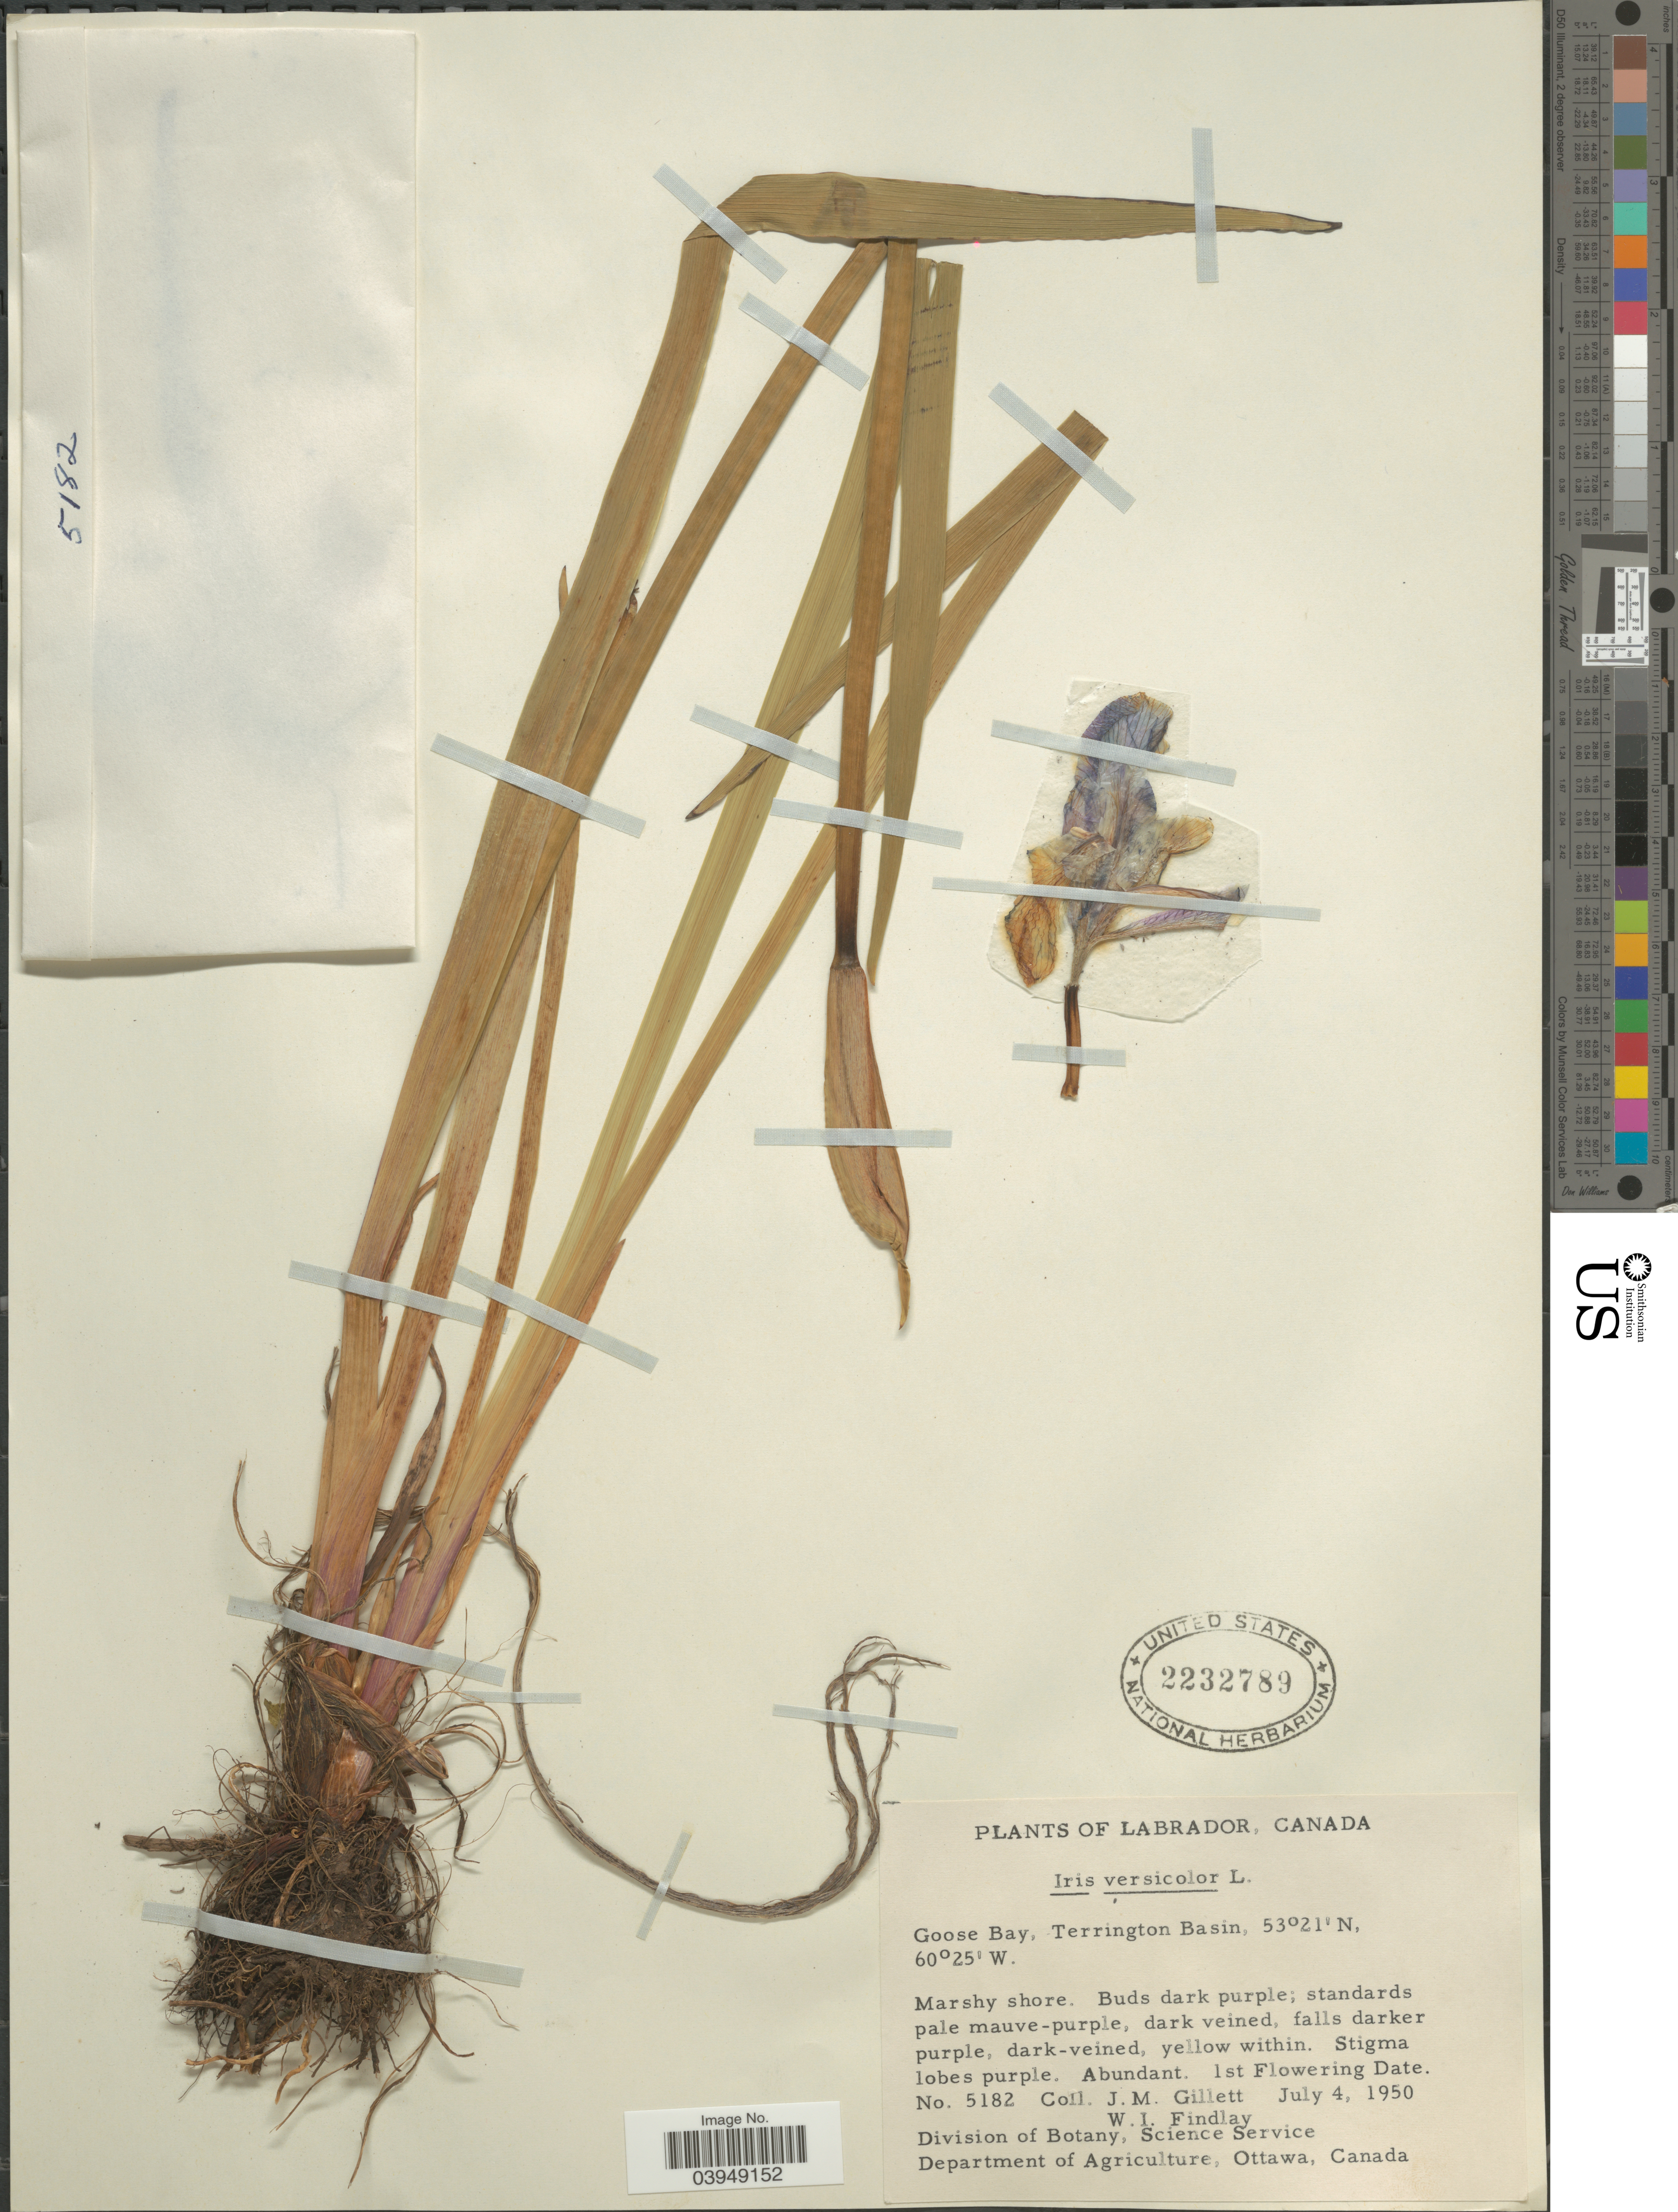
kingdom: Plantae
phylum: Tracheophyta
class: Liliopsida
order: Asparagales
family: Iridaceae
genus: Iris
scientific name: Iris versicolor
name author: L.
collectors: J. M. Gillett & W. Findlay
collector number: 5182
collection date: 1950-07-04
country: Canada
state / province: Newfoundland and Labrador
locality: Labrador. Goose Bay, Terrington Basin.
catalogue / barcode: US 2232789